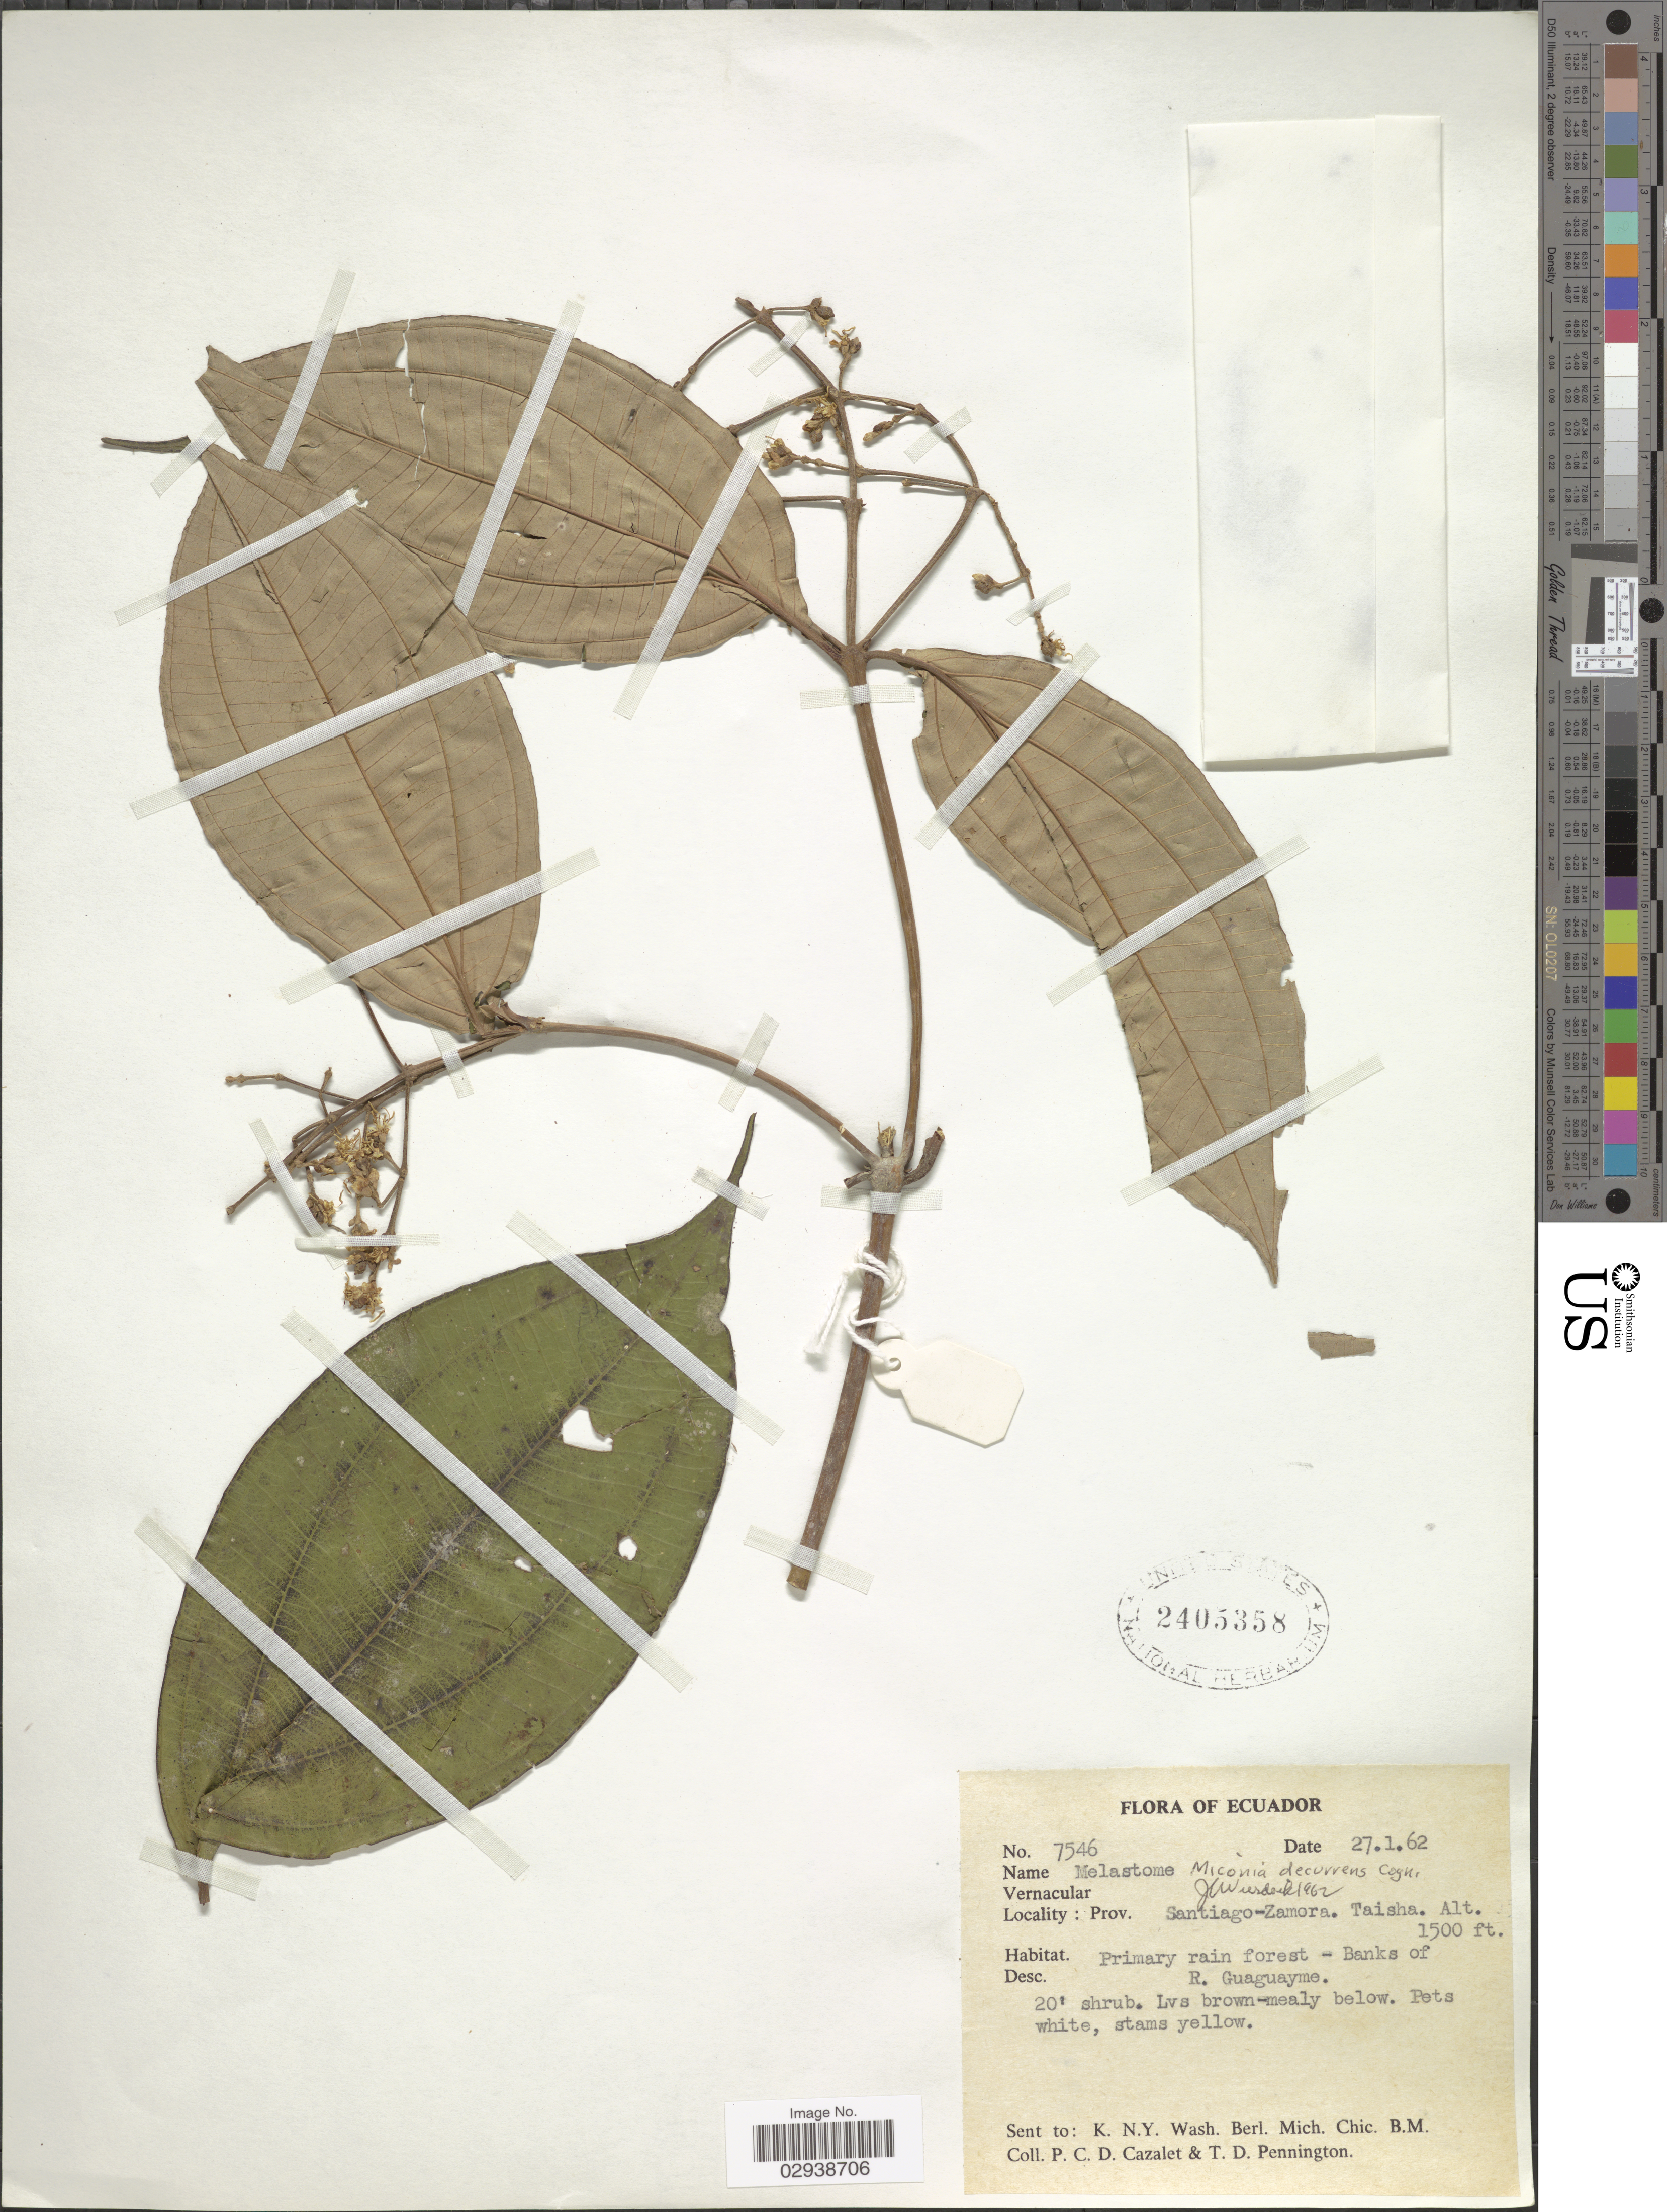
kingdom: Plantae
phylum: Tracheophyta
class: Magnoliopsida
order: Myrtales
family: Melastomataceae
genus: Miconia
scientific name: Miconia decurrens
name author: Cogn.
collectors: P. C. D. Cazalet & T. D. Pennington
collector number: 7546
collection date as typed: Transcribed d/m/y: 27/1/62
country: Ecuador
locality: Prov. Santiago-Zamora, Taisha, banks of R. Guaguayme.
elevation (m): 457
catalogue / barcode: US 2405358